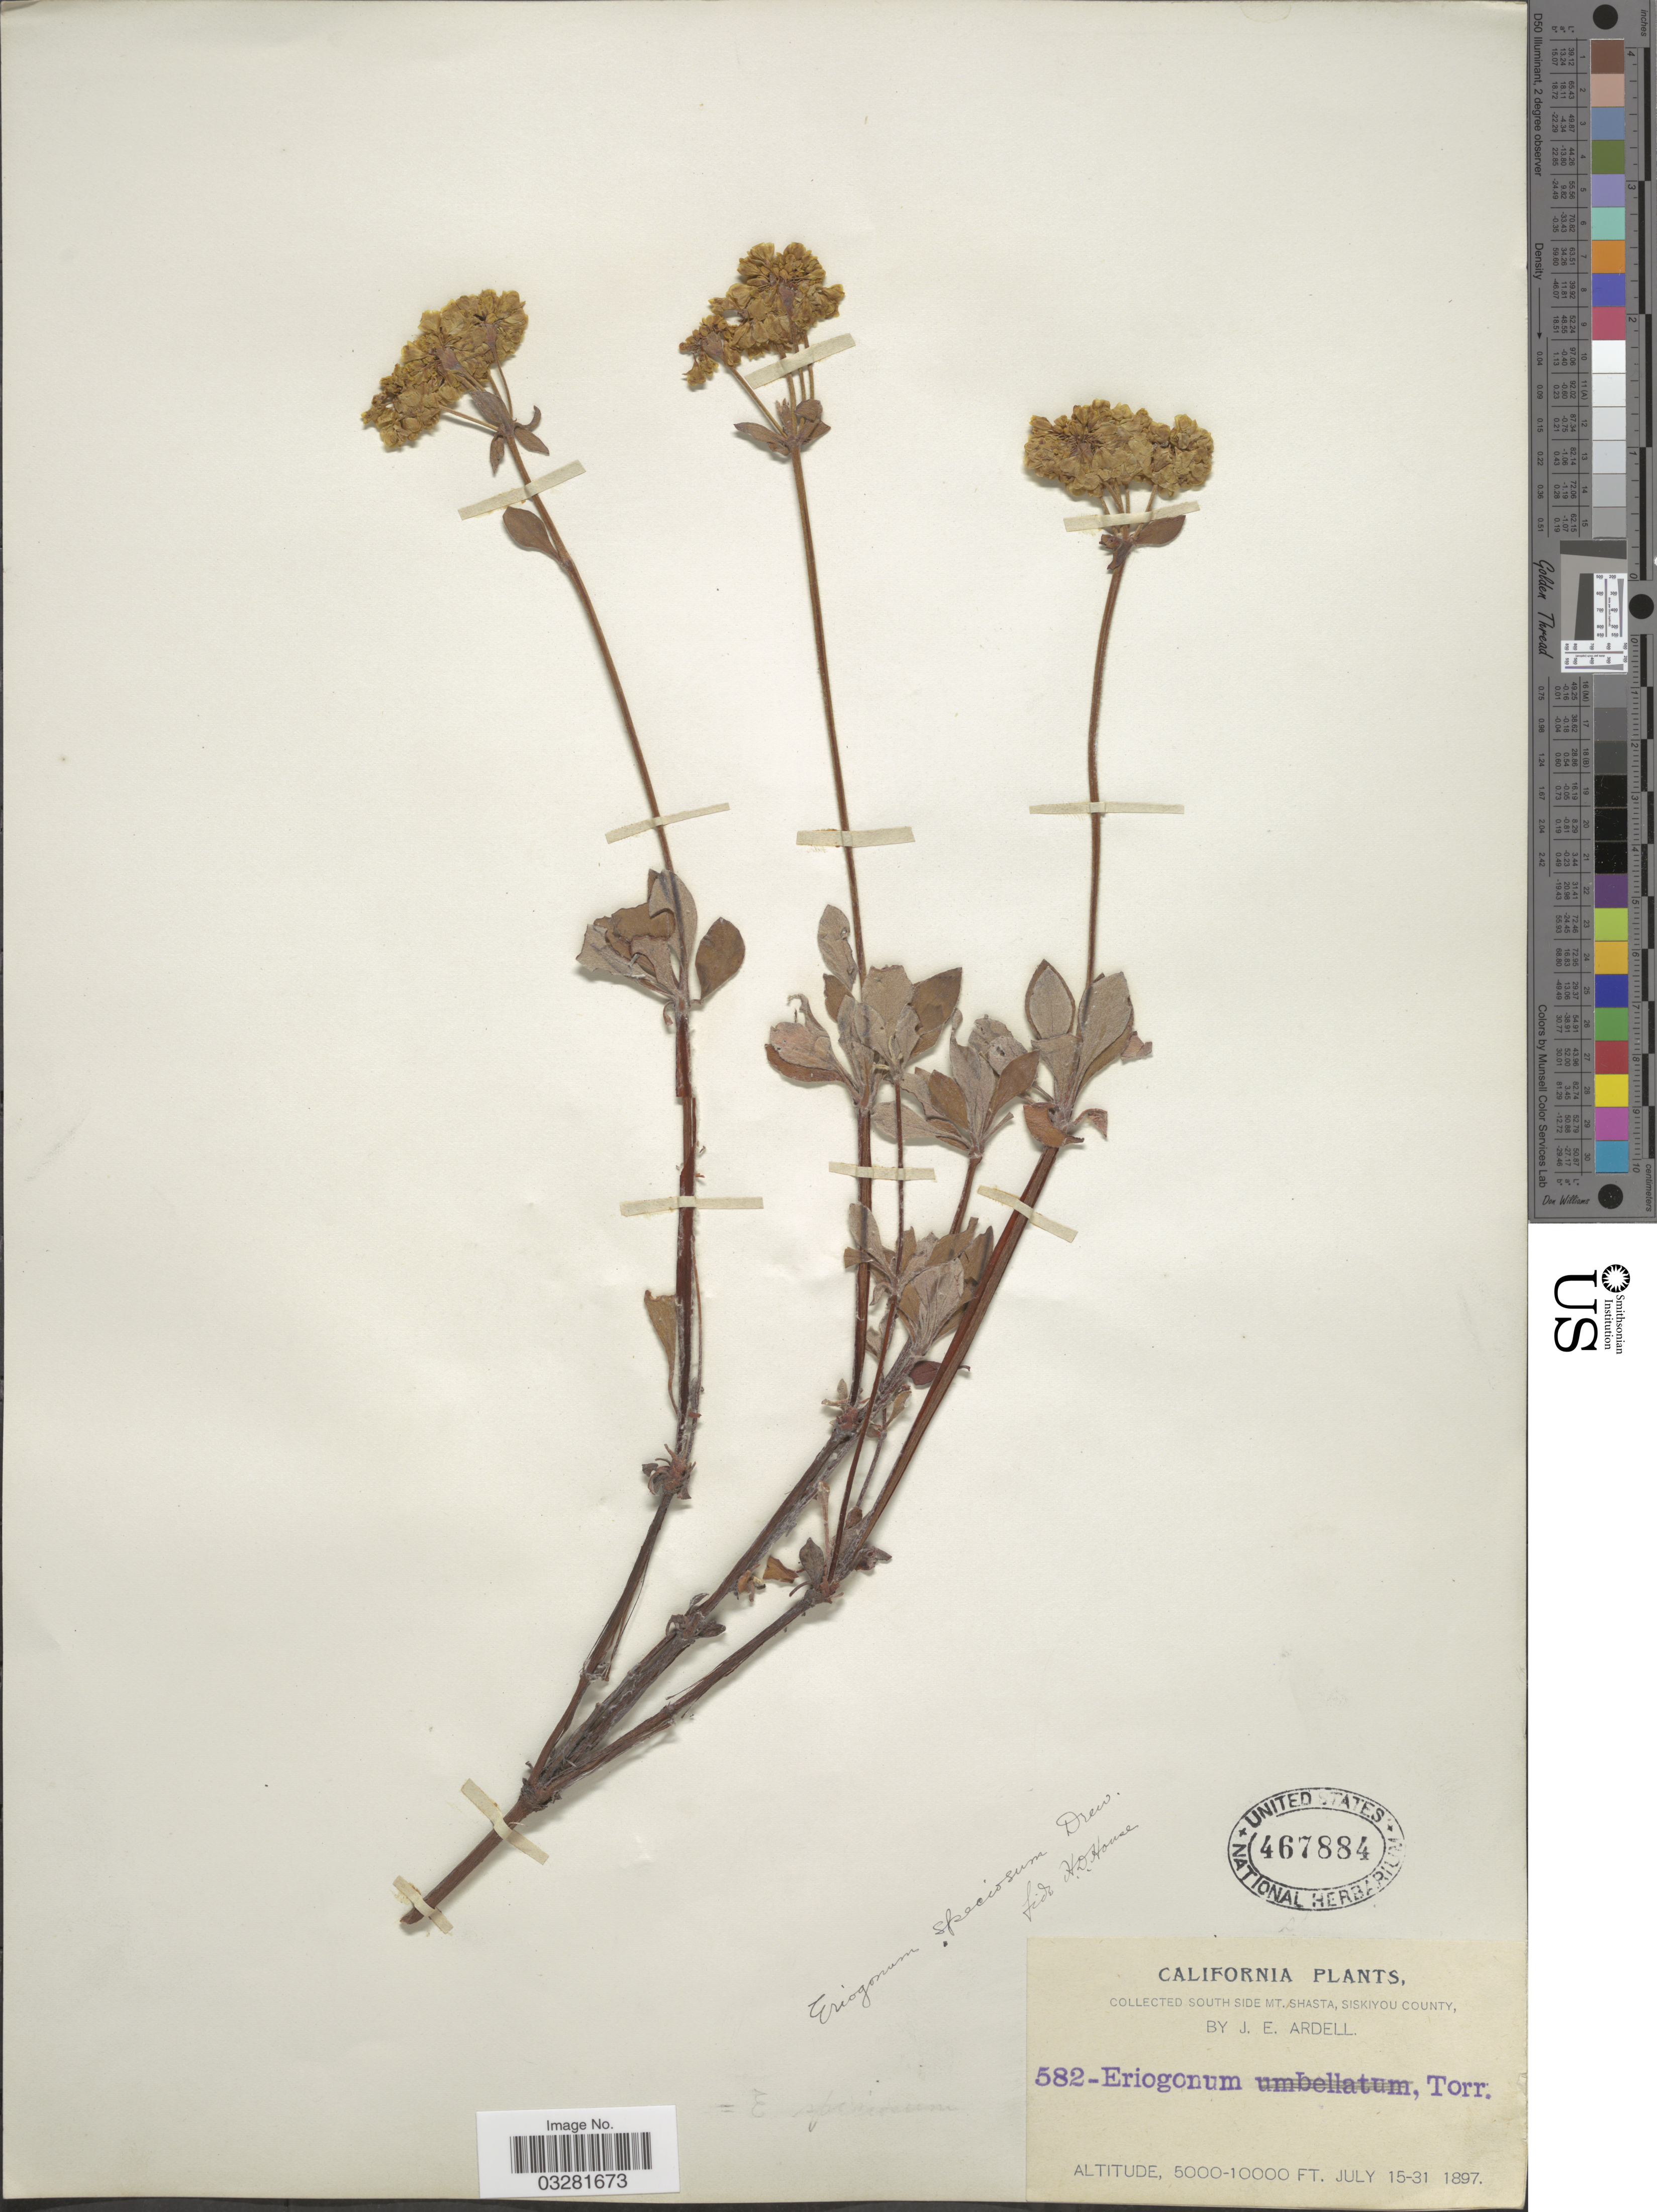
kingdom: Plantae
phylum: Tracheophyta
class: Magnoliopsida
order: Caryophyllales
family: Polygonaceae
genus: Eriogonum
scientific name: Eriogonum umbellatum var. polyanthum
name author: Torr.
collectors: J. Ardell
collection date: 1897-07-15/1897-07-31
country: United States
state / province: California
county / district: Siskiyou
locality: South side Mt. Shasta, Siskiyou County.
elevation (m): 1524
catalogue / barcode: US 467884